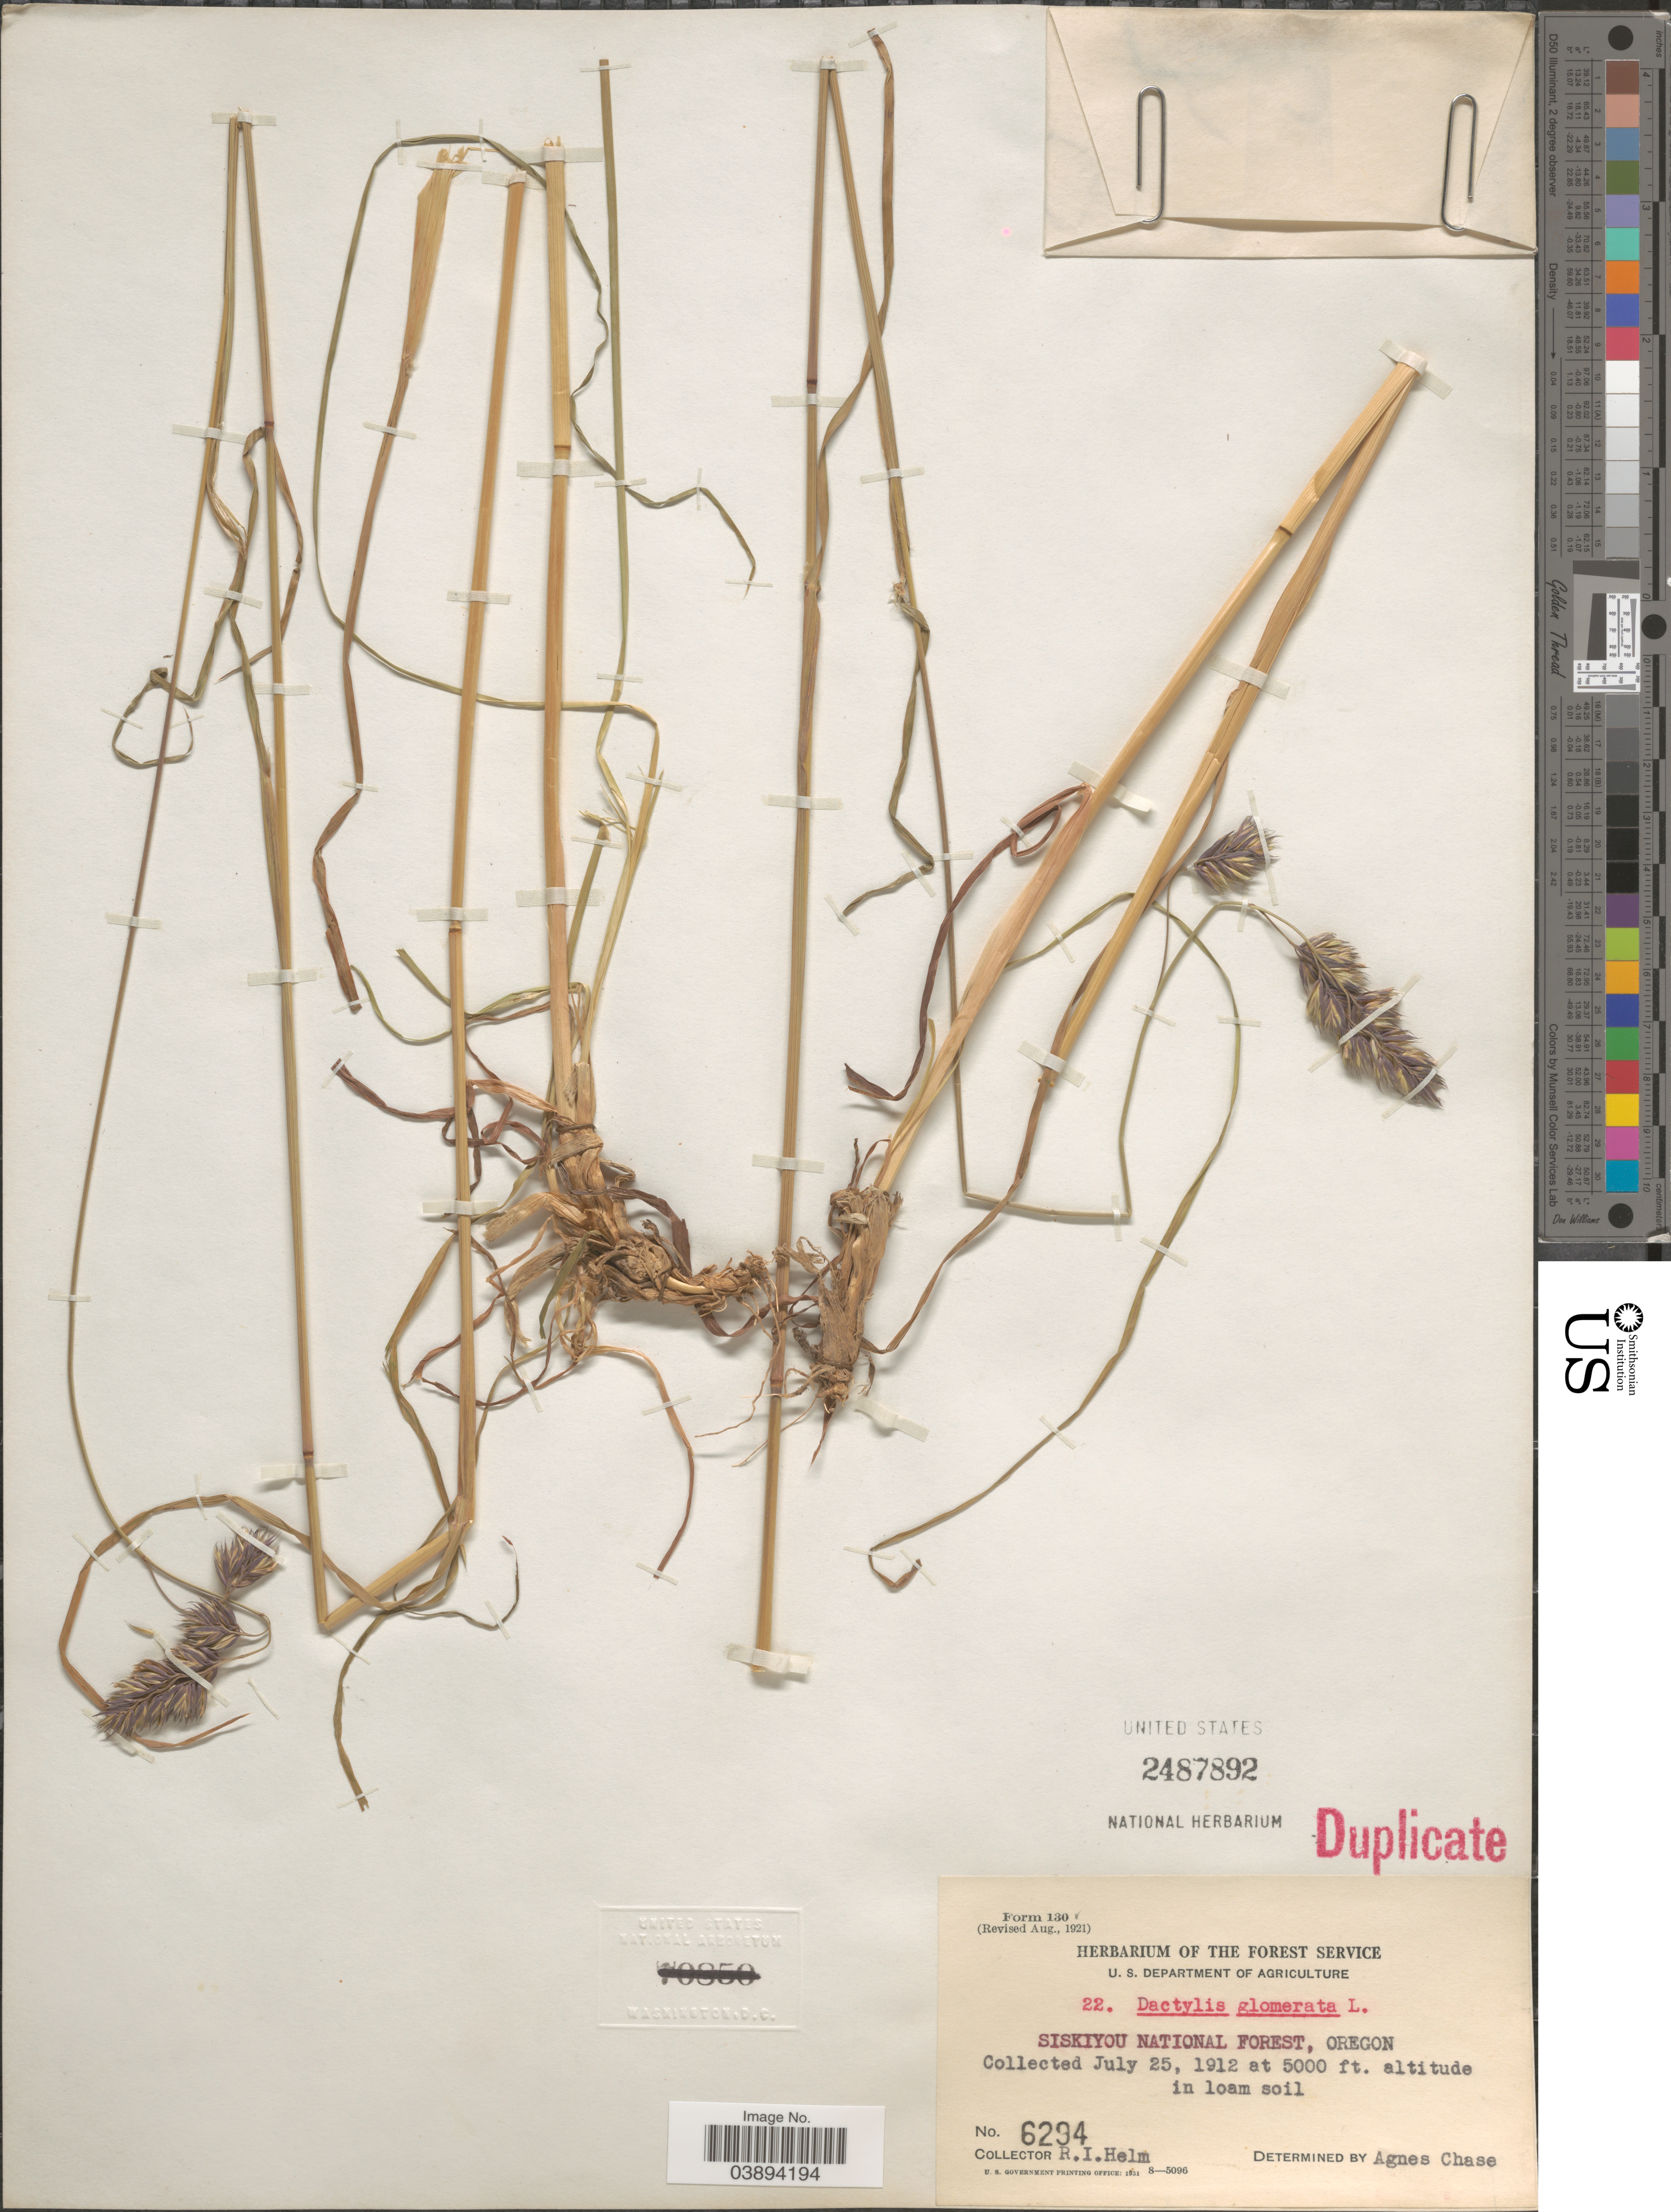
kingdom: Plantae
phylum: Tracheophyta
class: Liliopsida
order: Poales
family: Poaceae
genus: Dactylis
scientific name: Dactylis glomerata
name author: L.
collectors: R. Helm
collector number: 6294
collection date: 1912-07-25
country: United States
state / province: Oregon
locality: Siskiyou National Forest.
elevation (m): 1524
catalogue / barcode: US 2487892